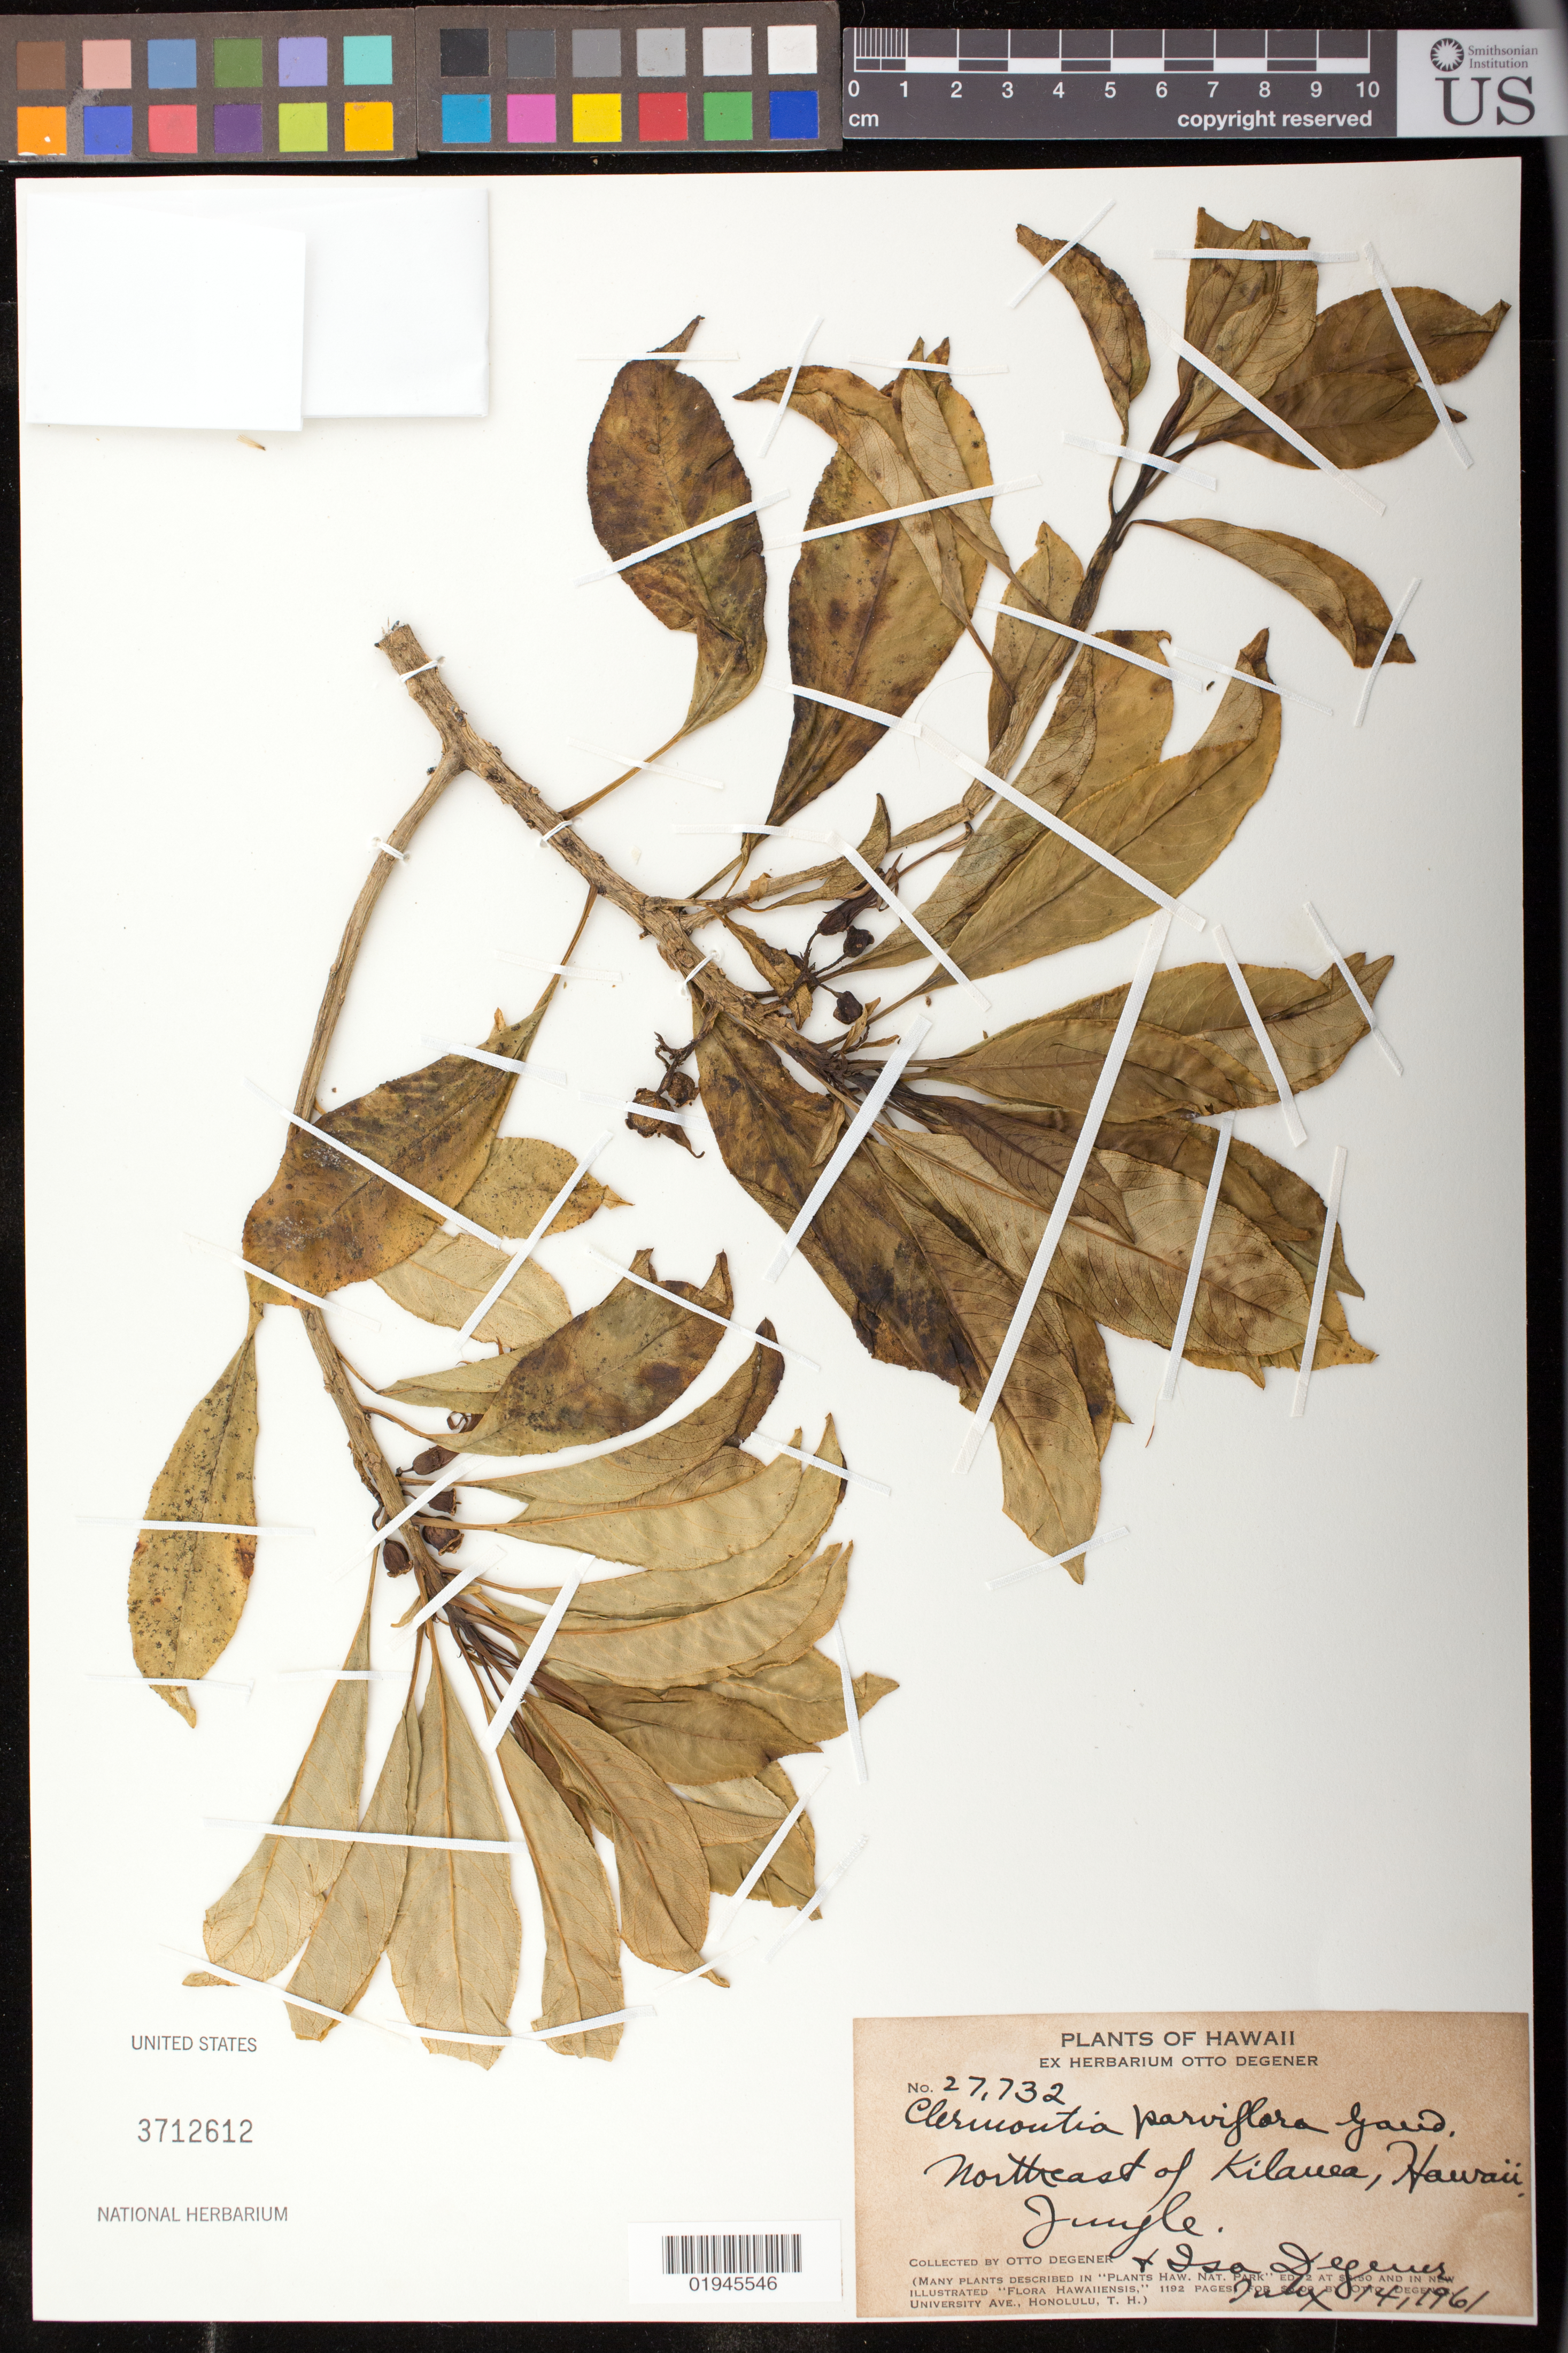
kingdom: Plantae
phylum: Tracheophyta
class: Magnoliopsida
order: Asterales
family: Campanulaceae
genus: Clermontia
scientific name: Clermontia parviflora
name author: Gaudich. ex A. Gray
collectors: O. Degener & I. Degener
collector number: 27732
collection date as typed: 14 Jul 1961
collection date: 1961-07-14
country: United States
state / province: Hawaii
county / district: Hawaii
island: Hawaii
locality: Northeast of Kilauea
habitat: Jungle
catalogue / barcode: US 3712612